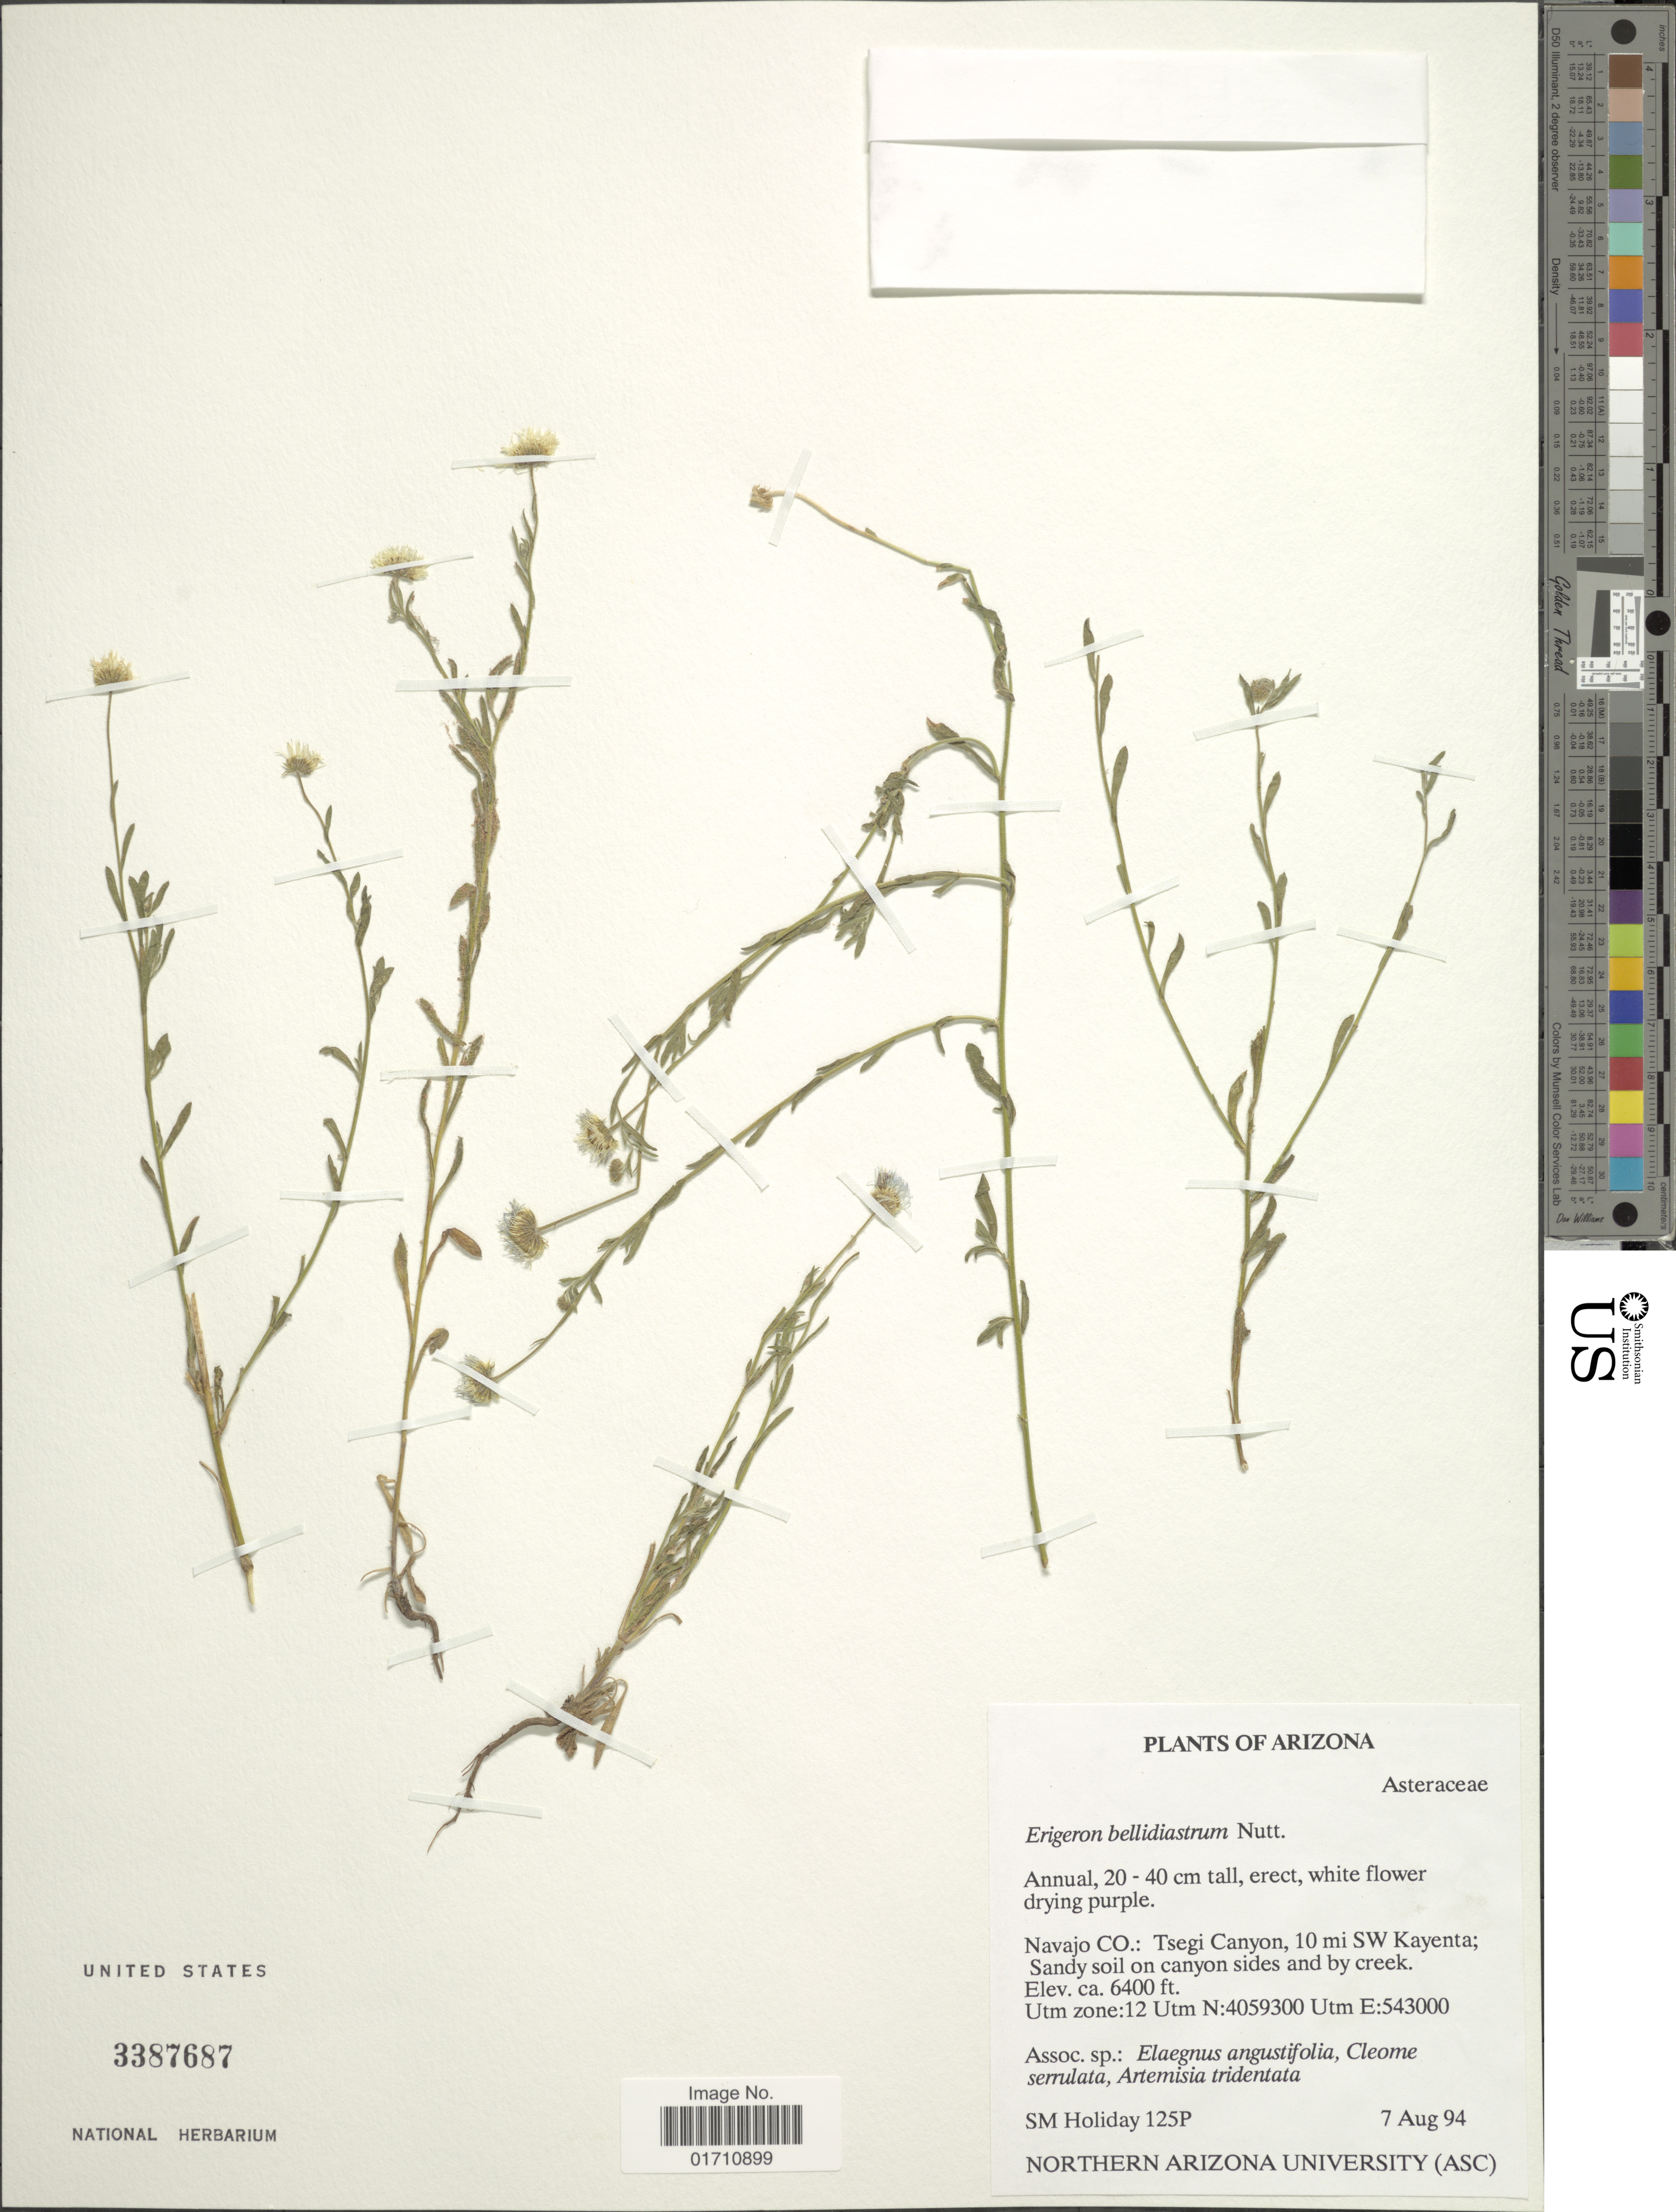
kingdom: Plantae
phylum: Tracheophyta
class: Magnoliopsida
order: Asterales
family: Asteraceae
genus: Erigeron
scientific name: Erigeron bellidiastrum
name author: Nutt.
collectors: S. Holiday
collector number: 125P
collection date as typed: Transcribed d/m/y: 7/8/94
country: United States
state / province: Arizona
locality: Navajo Co: Tsegi Canyon, 10 mi SW Kayenta; Sandy soil on canyon sides and by creek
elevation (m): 1951